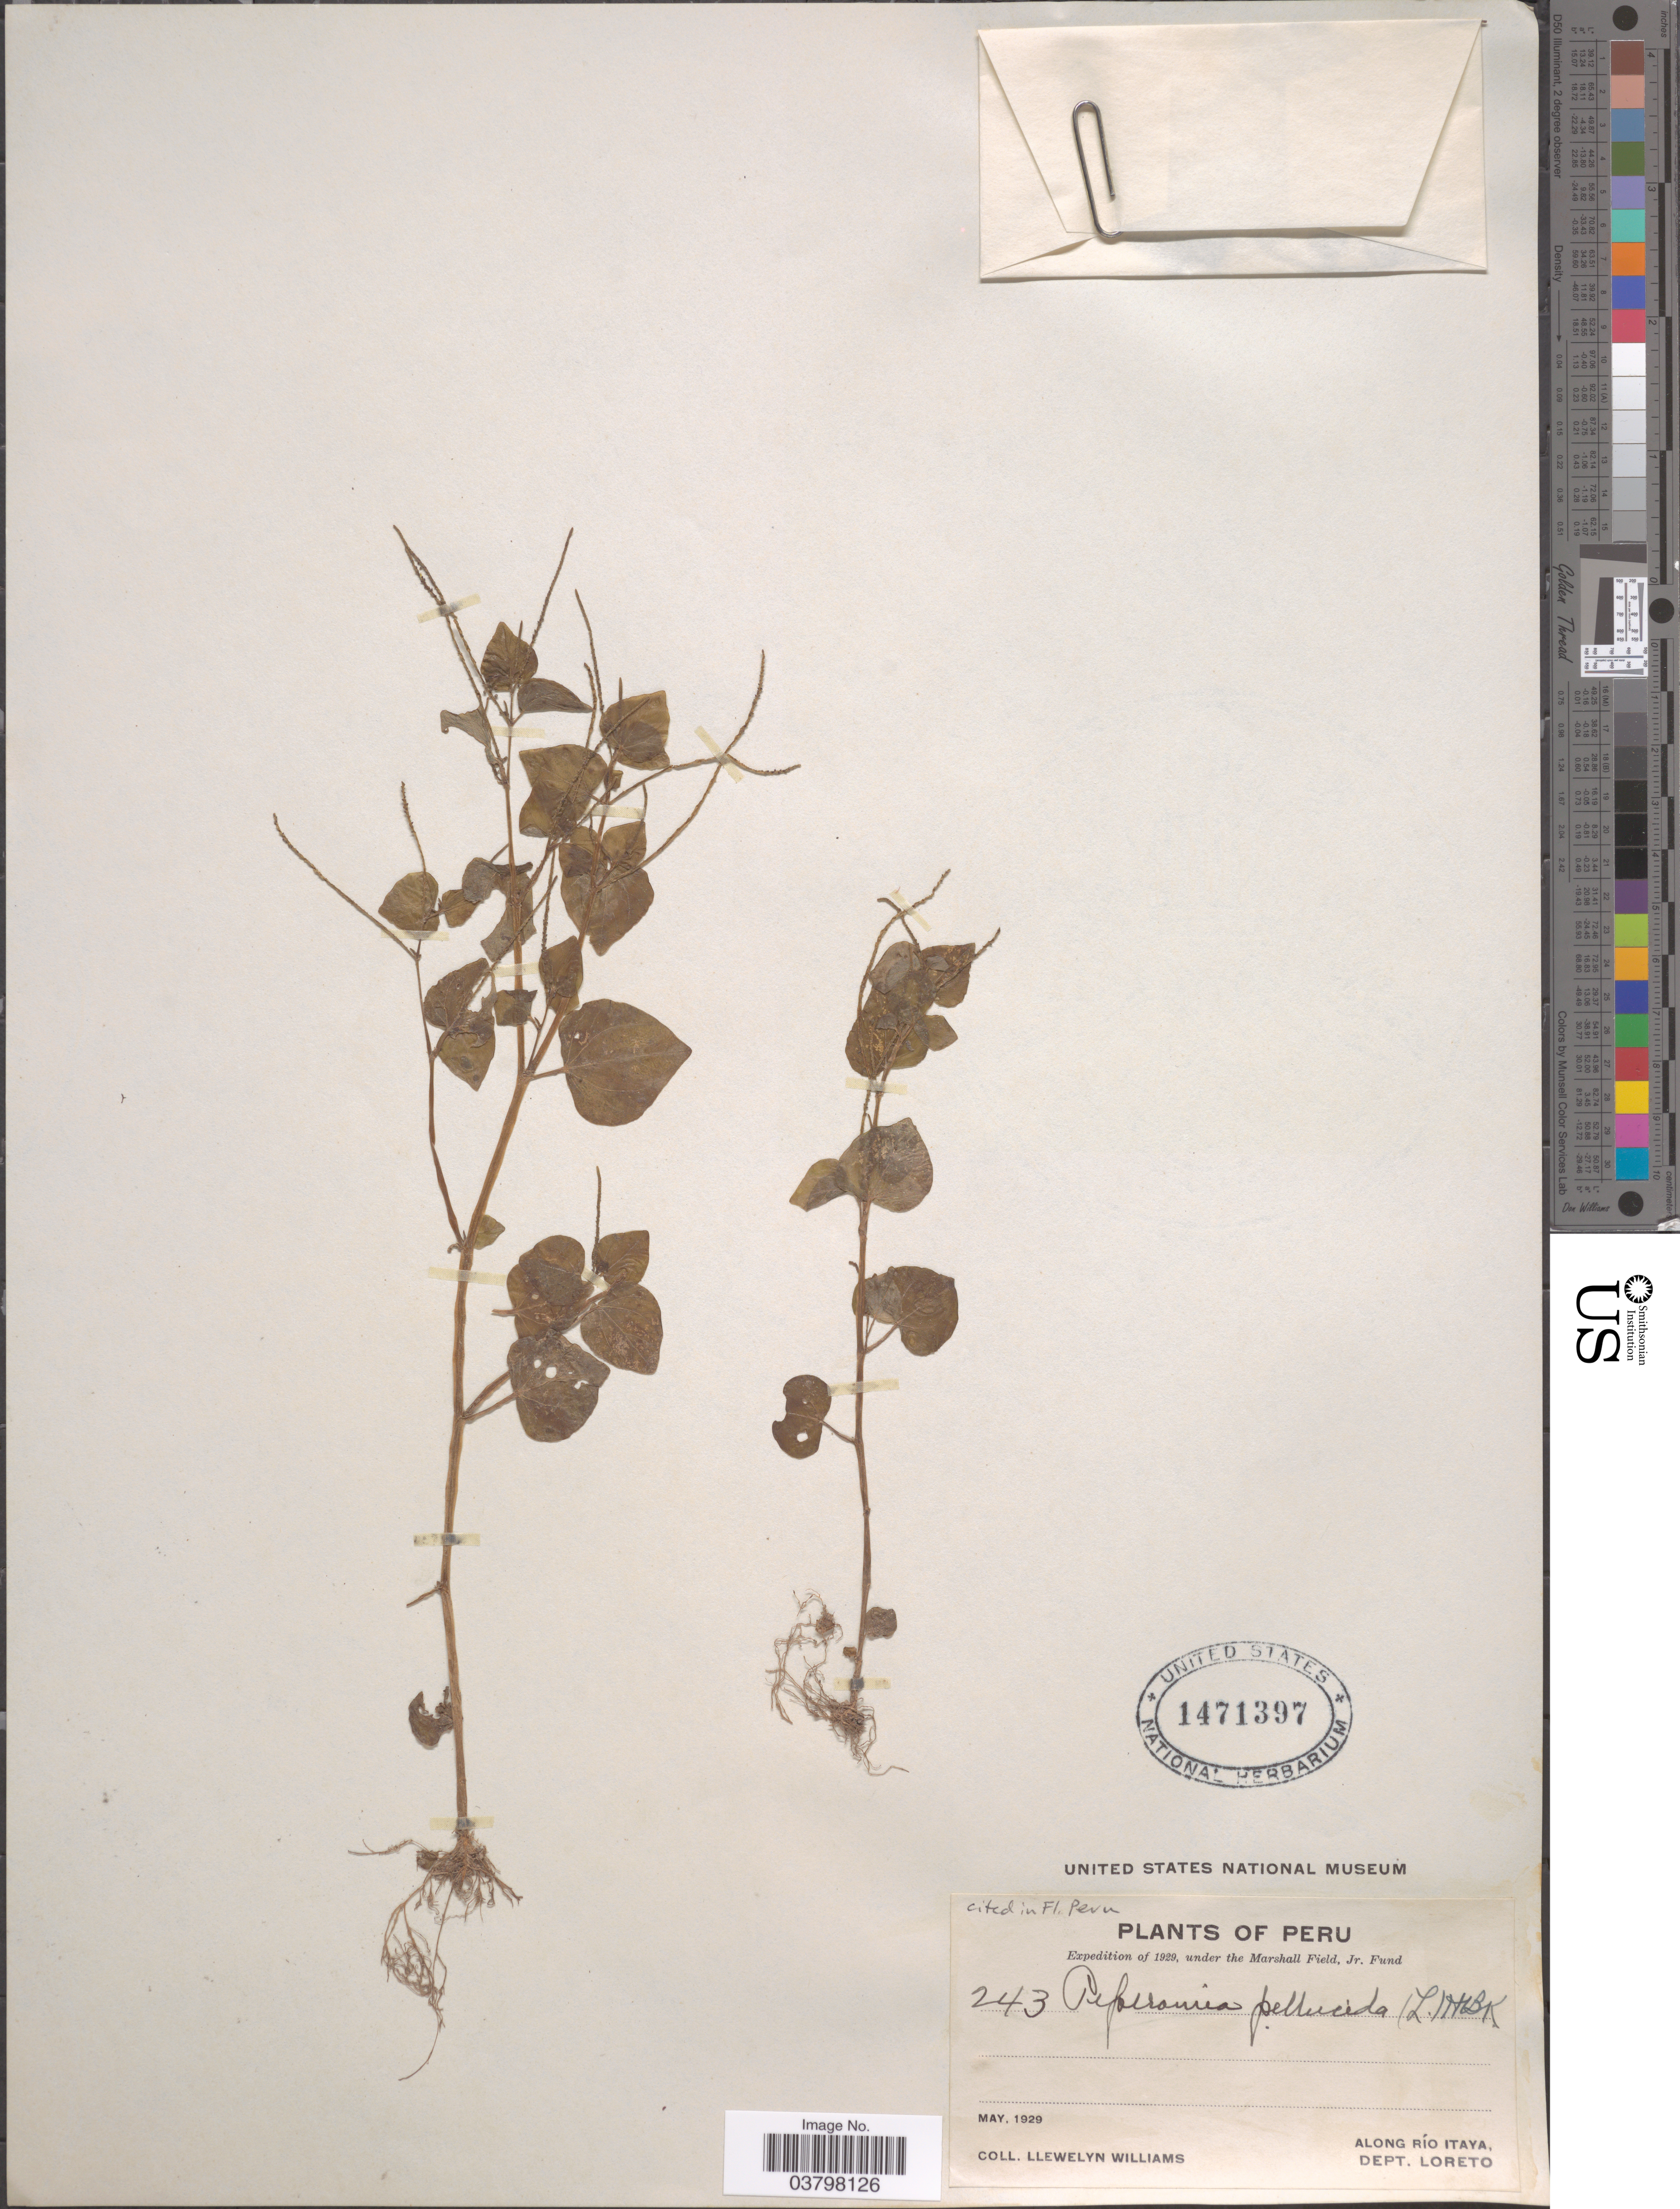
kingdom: Plantae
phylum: Tracheophyta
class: Magnoliopsida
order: Piperales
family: Piperaceae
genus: Peperomia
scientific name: Peperomia pellucida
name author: (L.) Kunth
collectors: Ll. Williams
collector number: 243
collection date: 1929-05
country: Peru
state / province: Loreto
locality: Along Río Itaya. Dept. Loreto.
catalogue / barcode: US 1471397